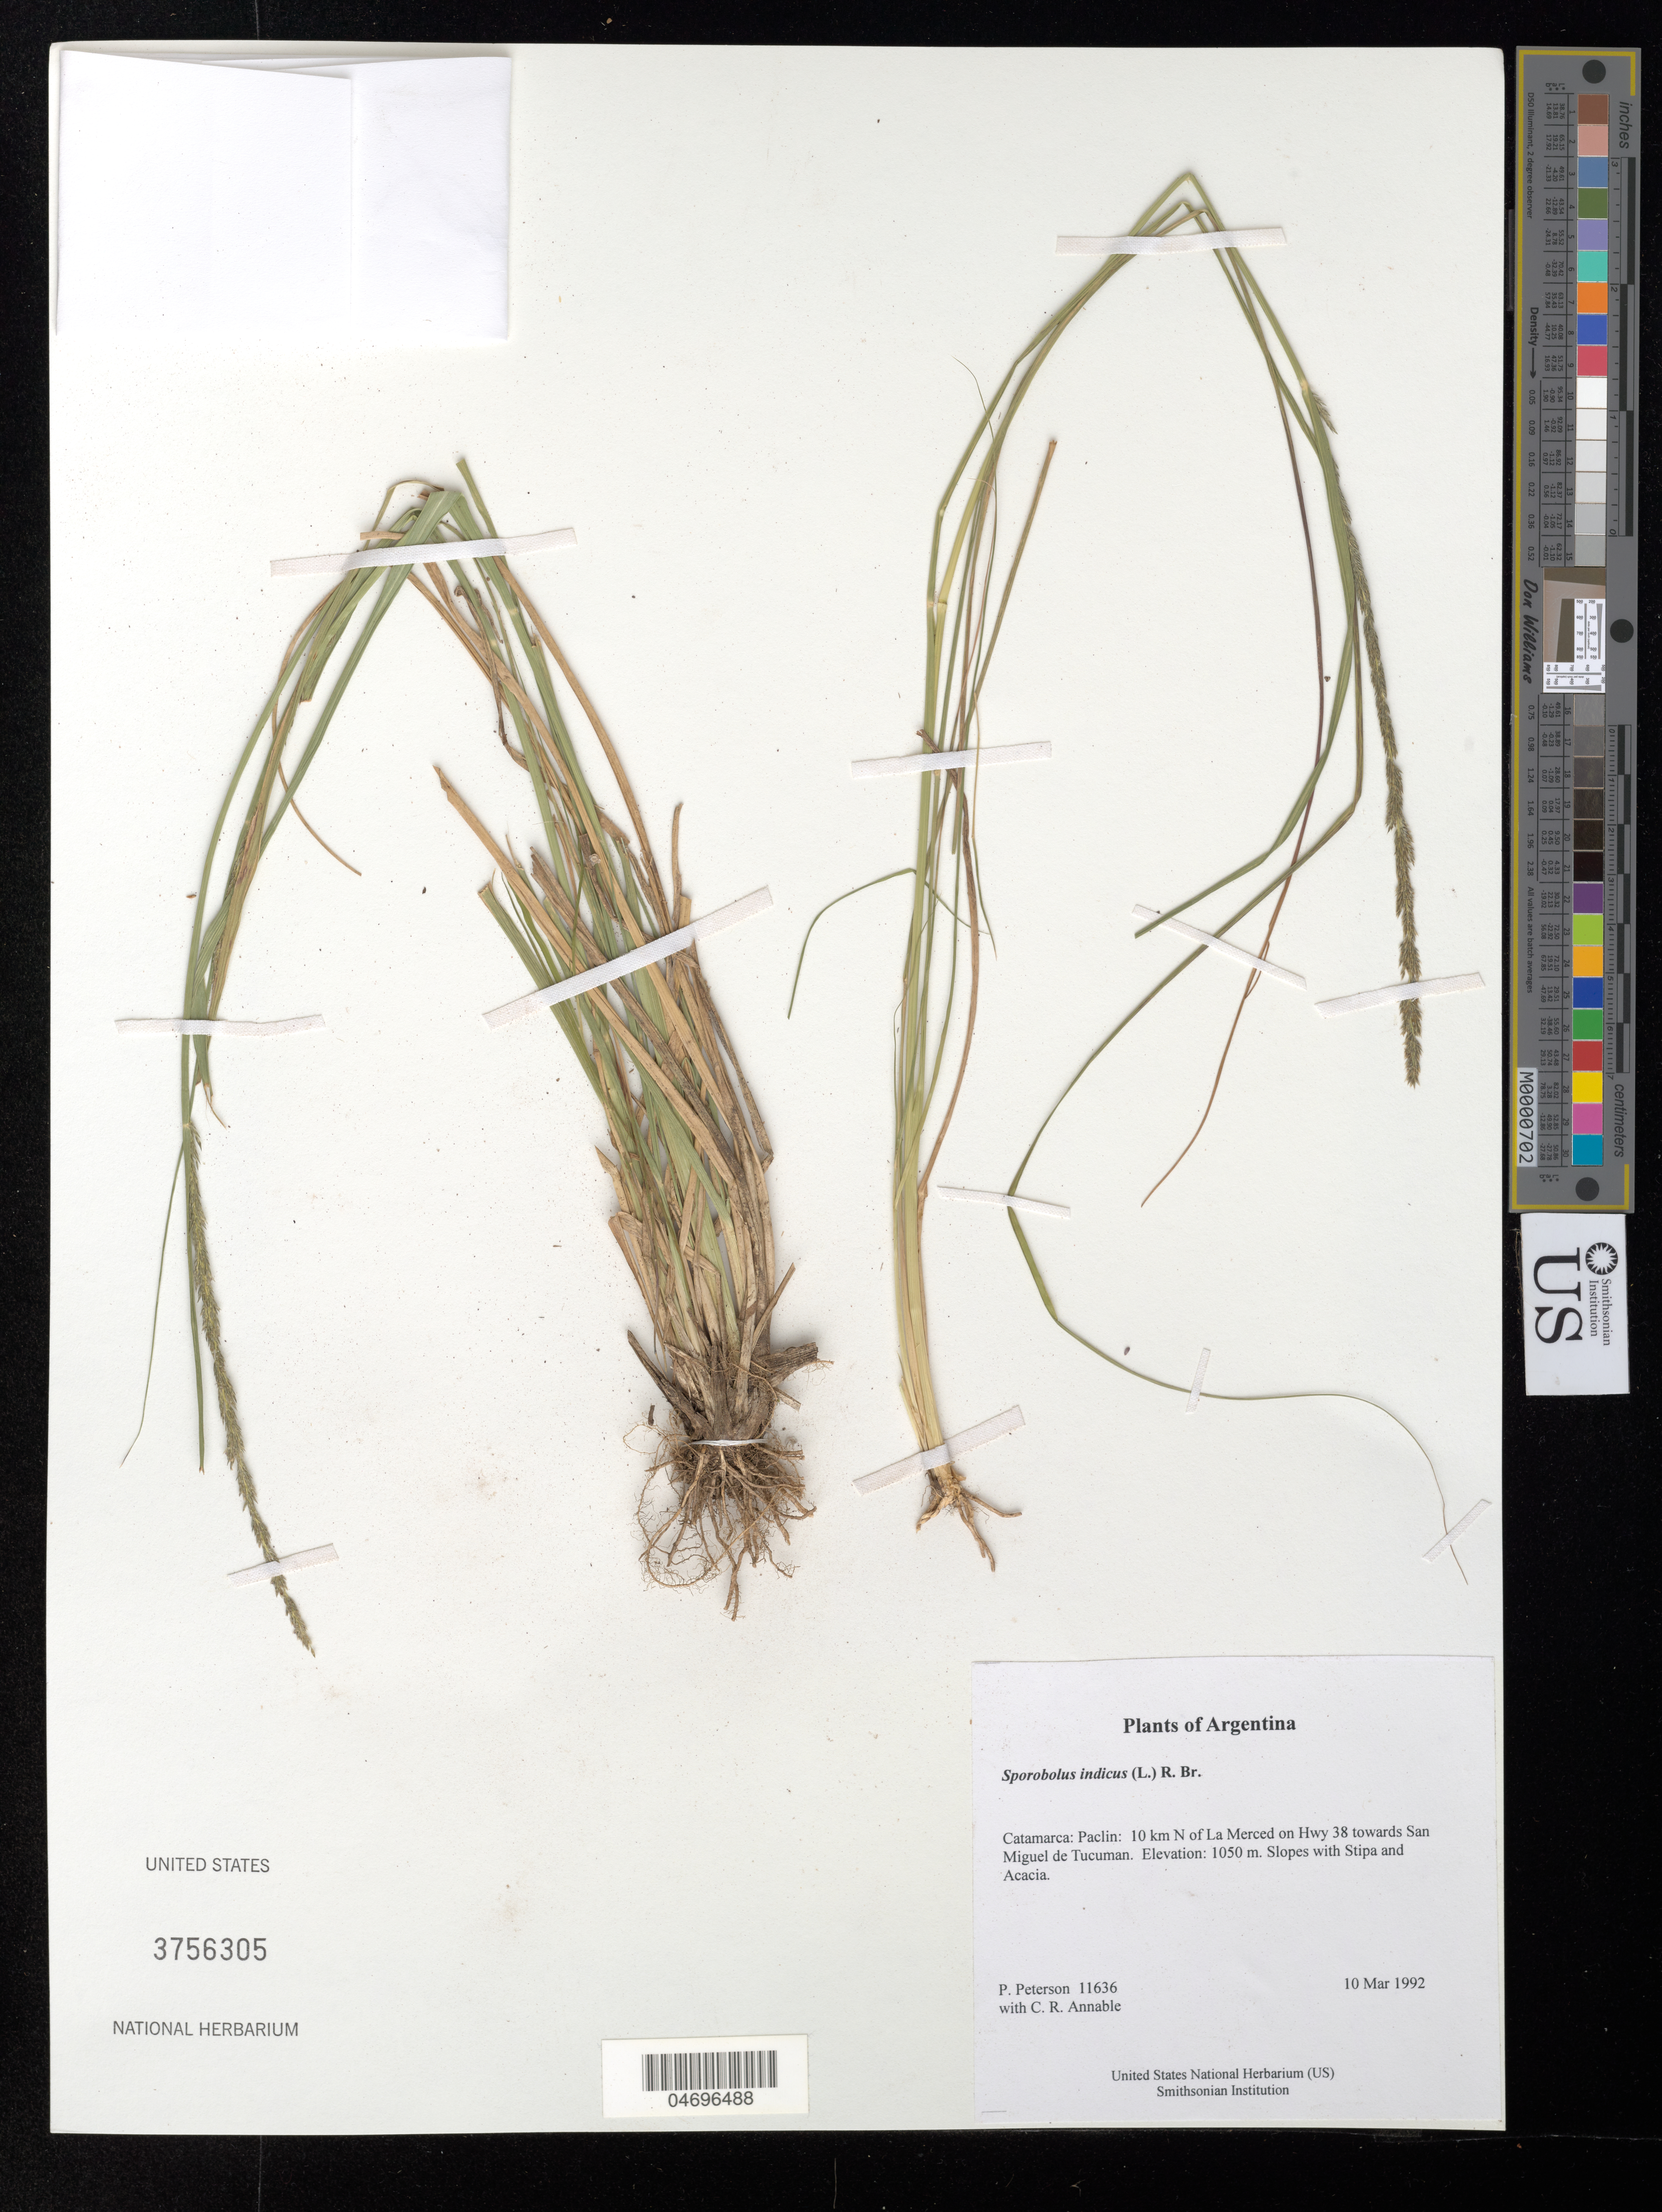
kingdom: Plantae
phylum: Tracheophyta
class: Liliopsida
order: Poales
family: Poaceae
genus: Sporobolus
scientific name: Sporobolus indicus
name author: (L.) R. Br.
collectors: P. M. Peterson & C. R. Annable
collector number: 11636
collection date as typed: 10 Mar 1992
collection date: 1992-03-10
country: Argentina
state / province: Catamarca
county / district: Paclin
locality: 10 km N of La Merced on Hwy 38 towards San Miguel de Tucuman.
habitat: Slopes with Stipa and Acacia.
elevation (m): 1050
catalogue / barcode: US 3756305